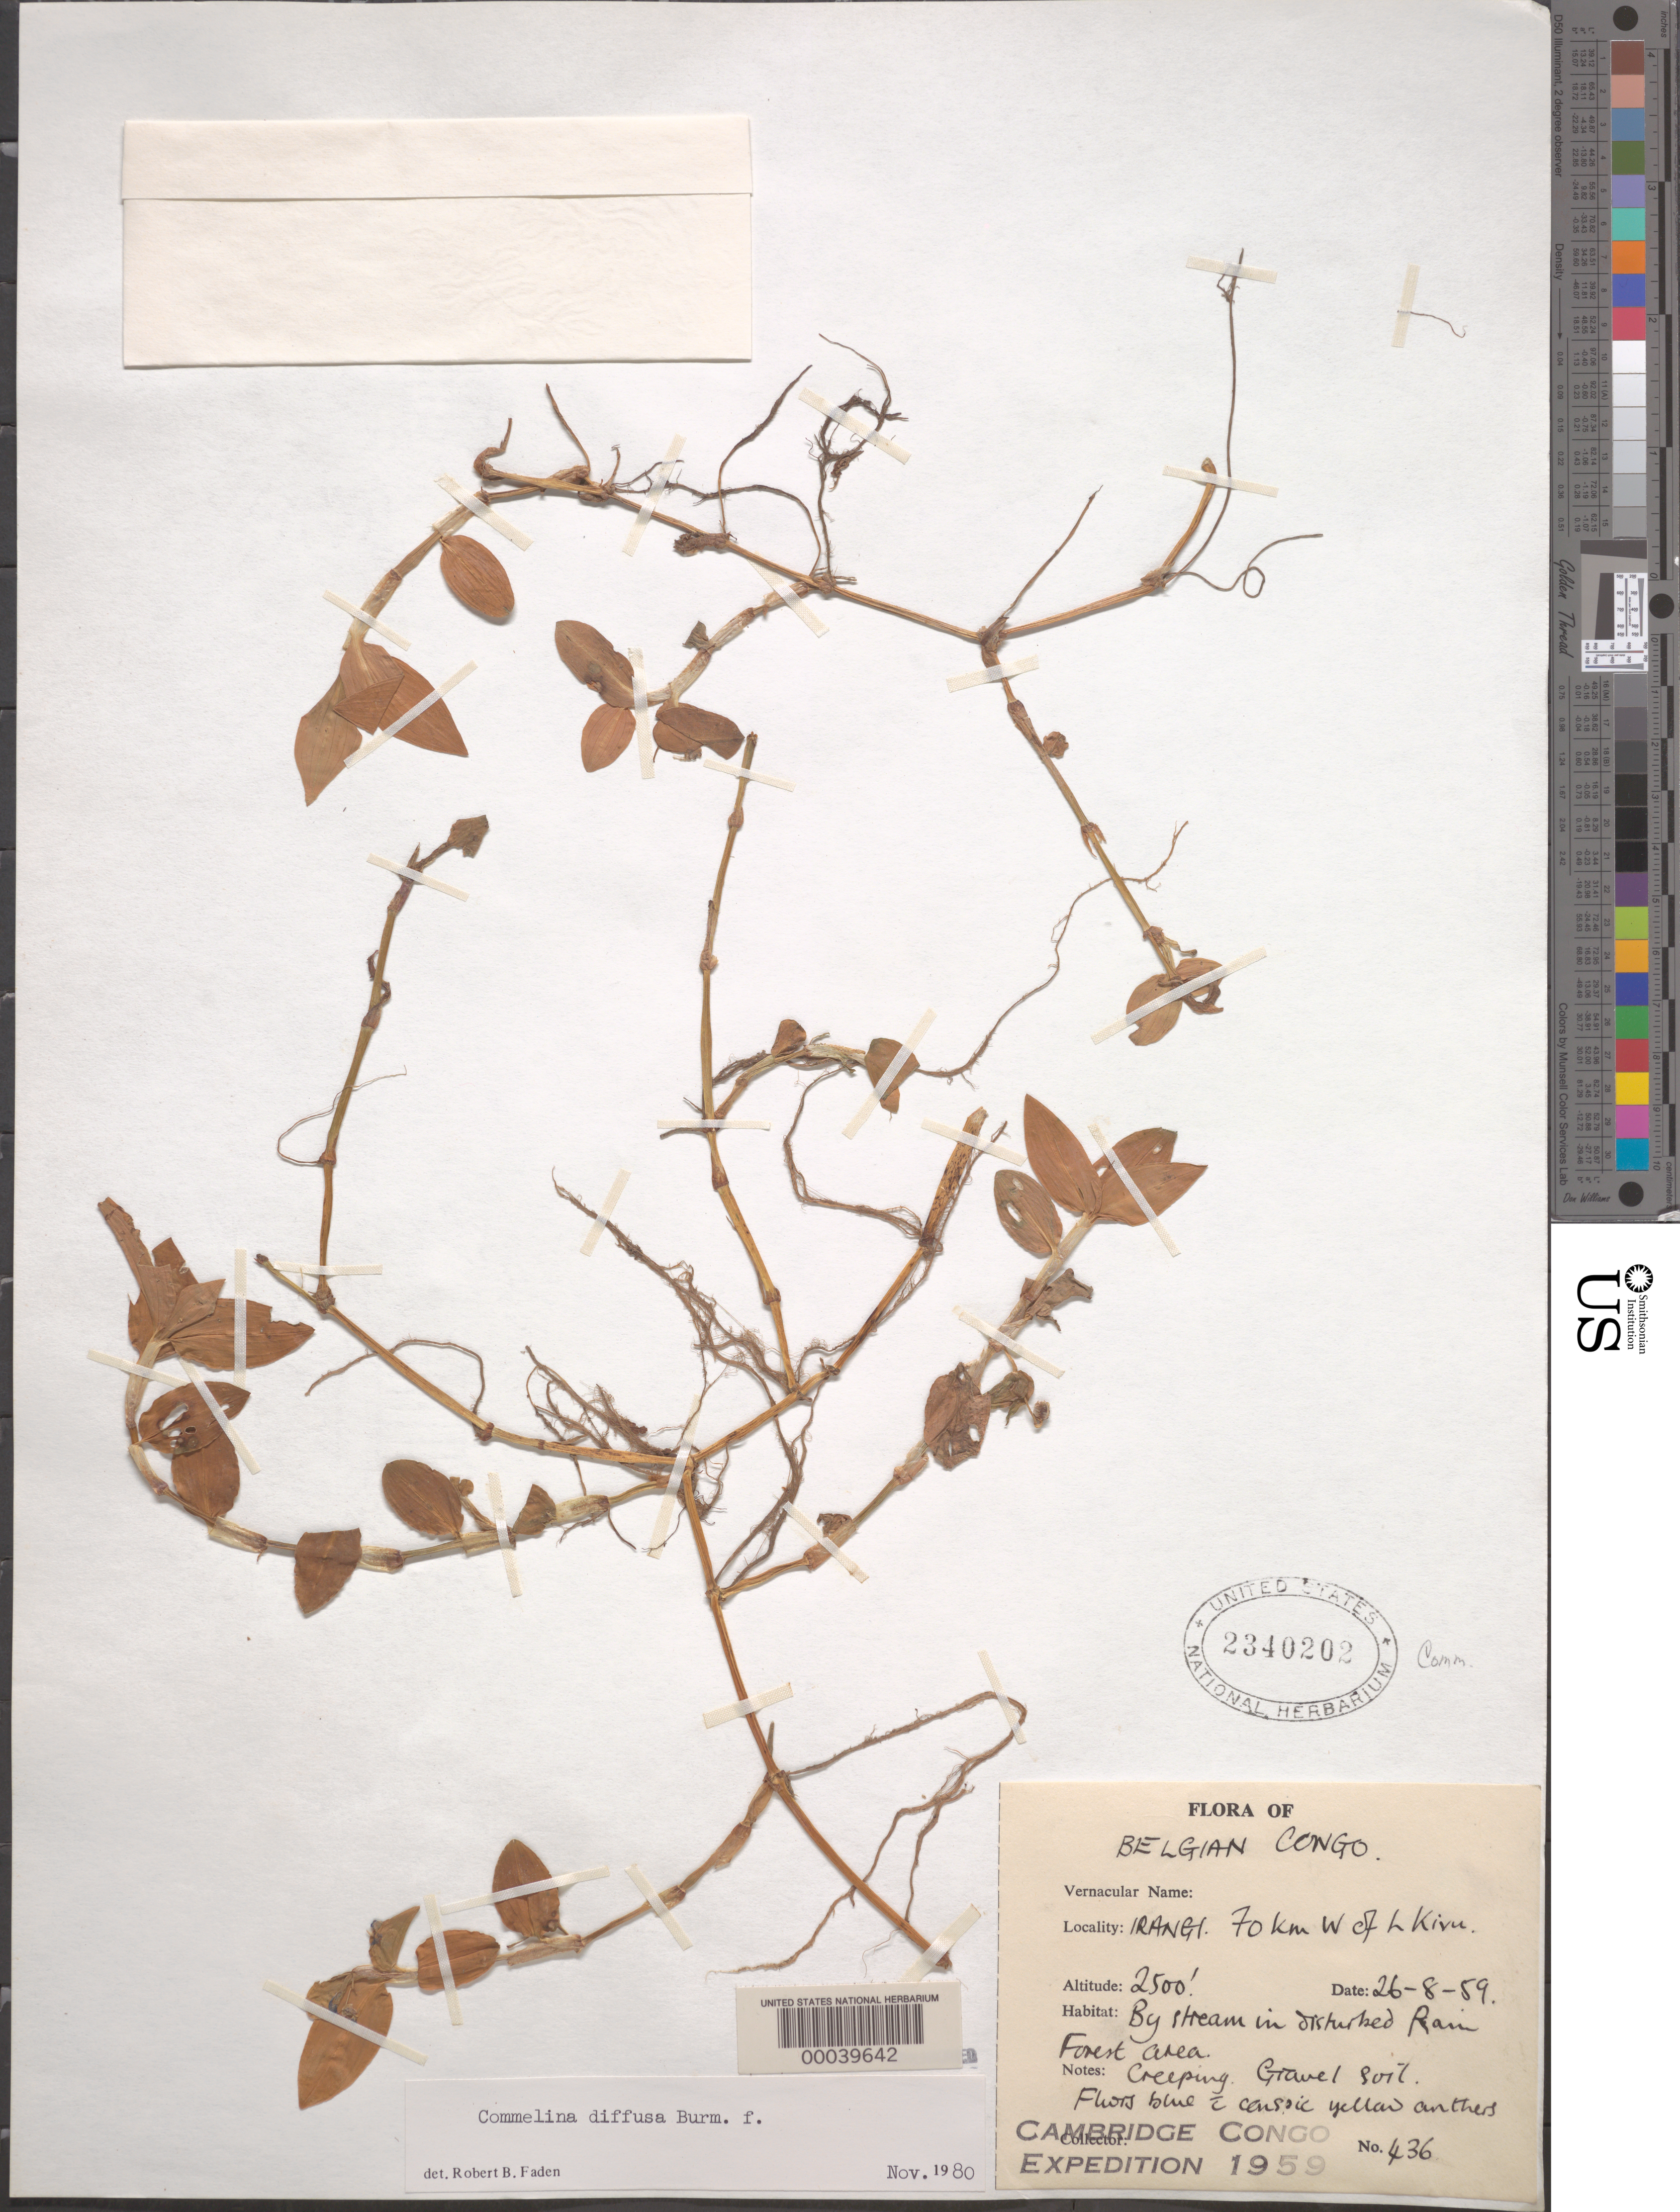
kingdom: Plantae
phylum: Tracheophyta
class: Liliopsida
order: Commelinales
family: Commelinaceae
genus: Commelina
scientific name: Commelina diffusa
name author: Burm. f.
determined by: Faden, Robert B., (US), Smithsonian Institution - National Museum of Natural History (UNITED STATES)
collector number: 436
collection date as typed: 26 Aug 1959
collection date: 1959-08-26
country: Congo, Democratic Republic of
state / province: Nord-Kivu / Sud-Kivu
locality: IrangI, 7 km W of Lake Kivu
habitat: Disturbed rainforest, streambank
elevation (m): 763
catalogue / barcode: US 2340202